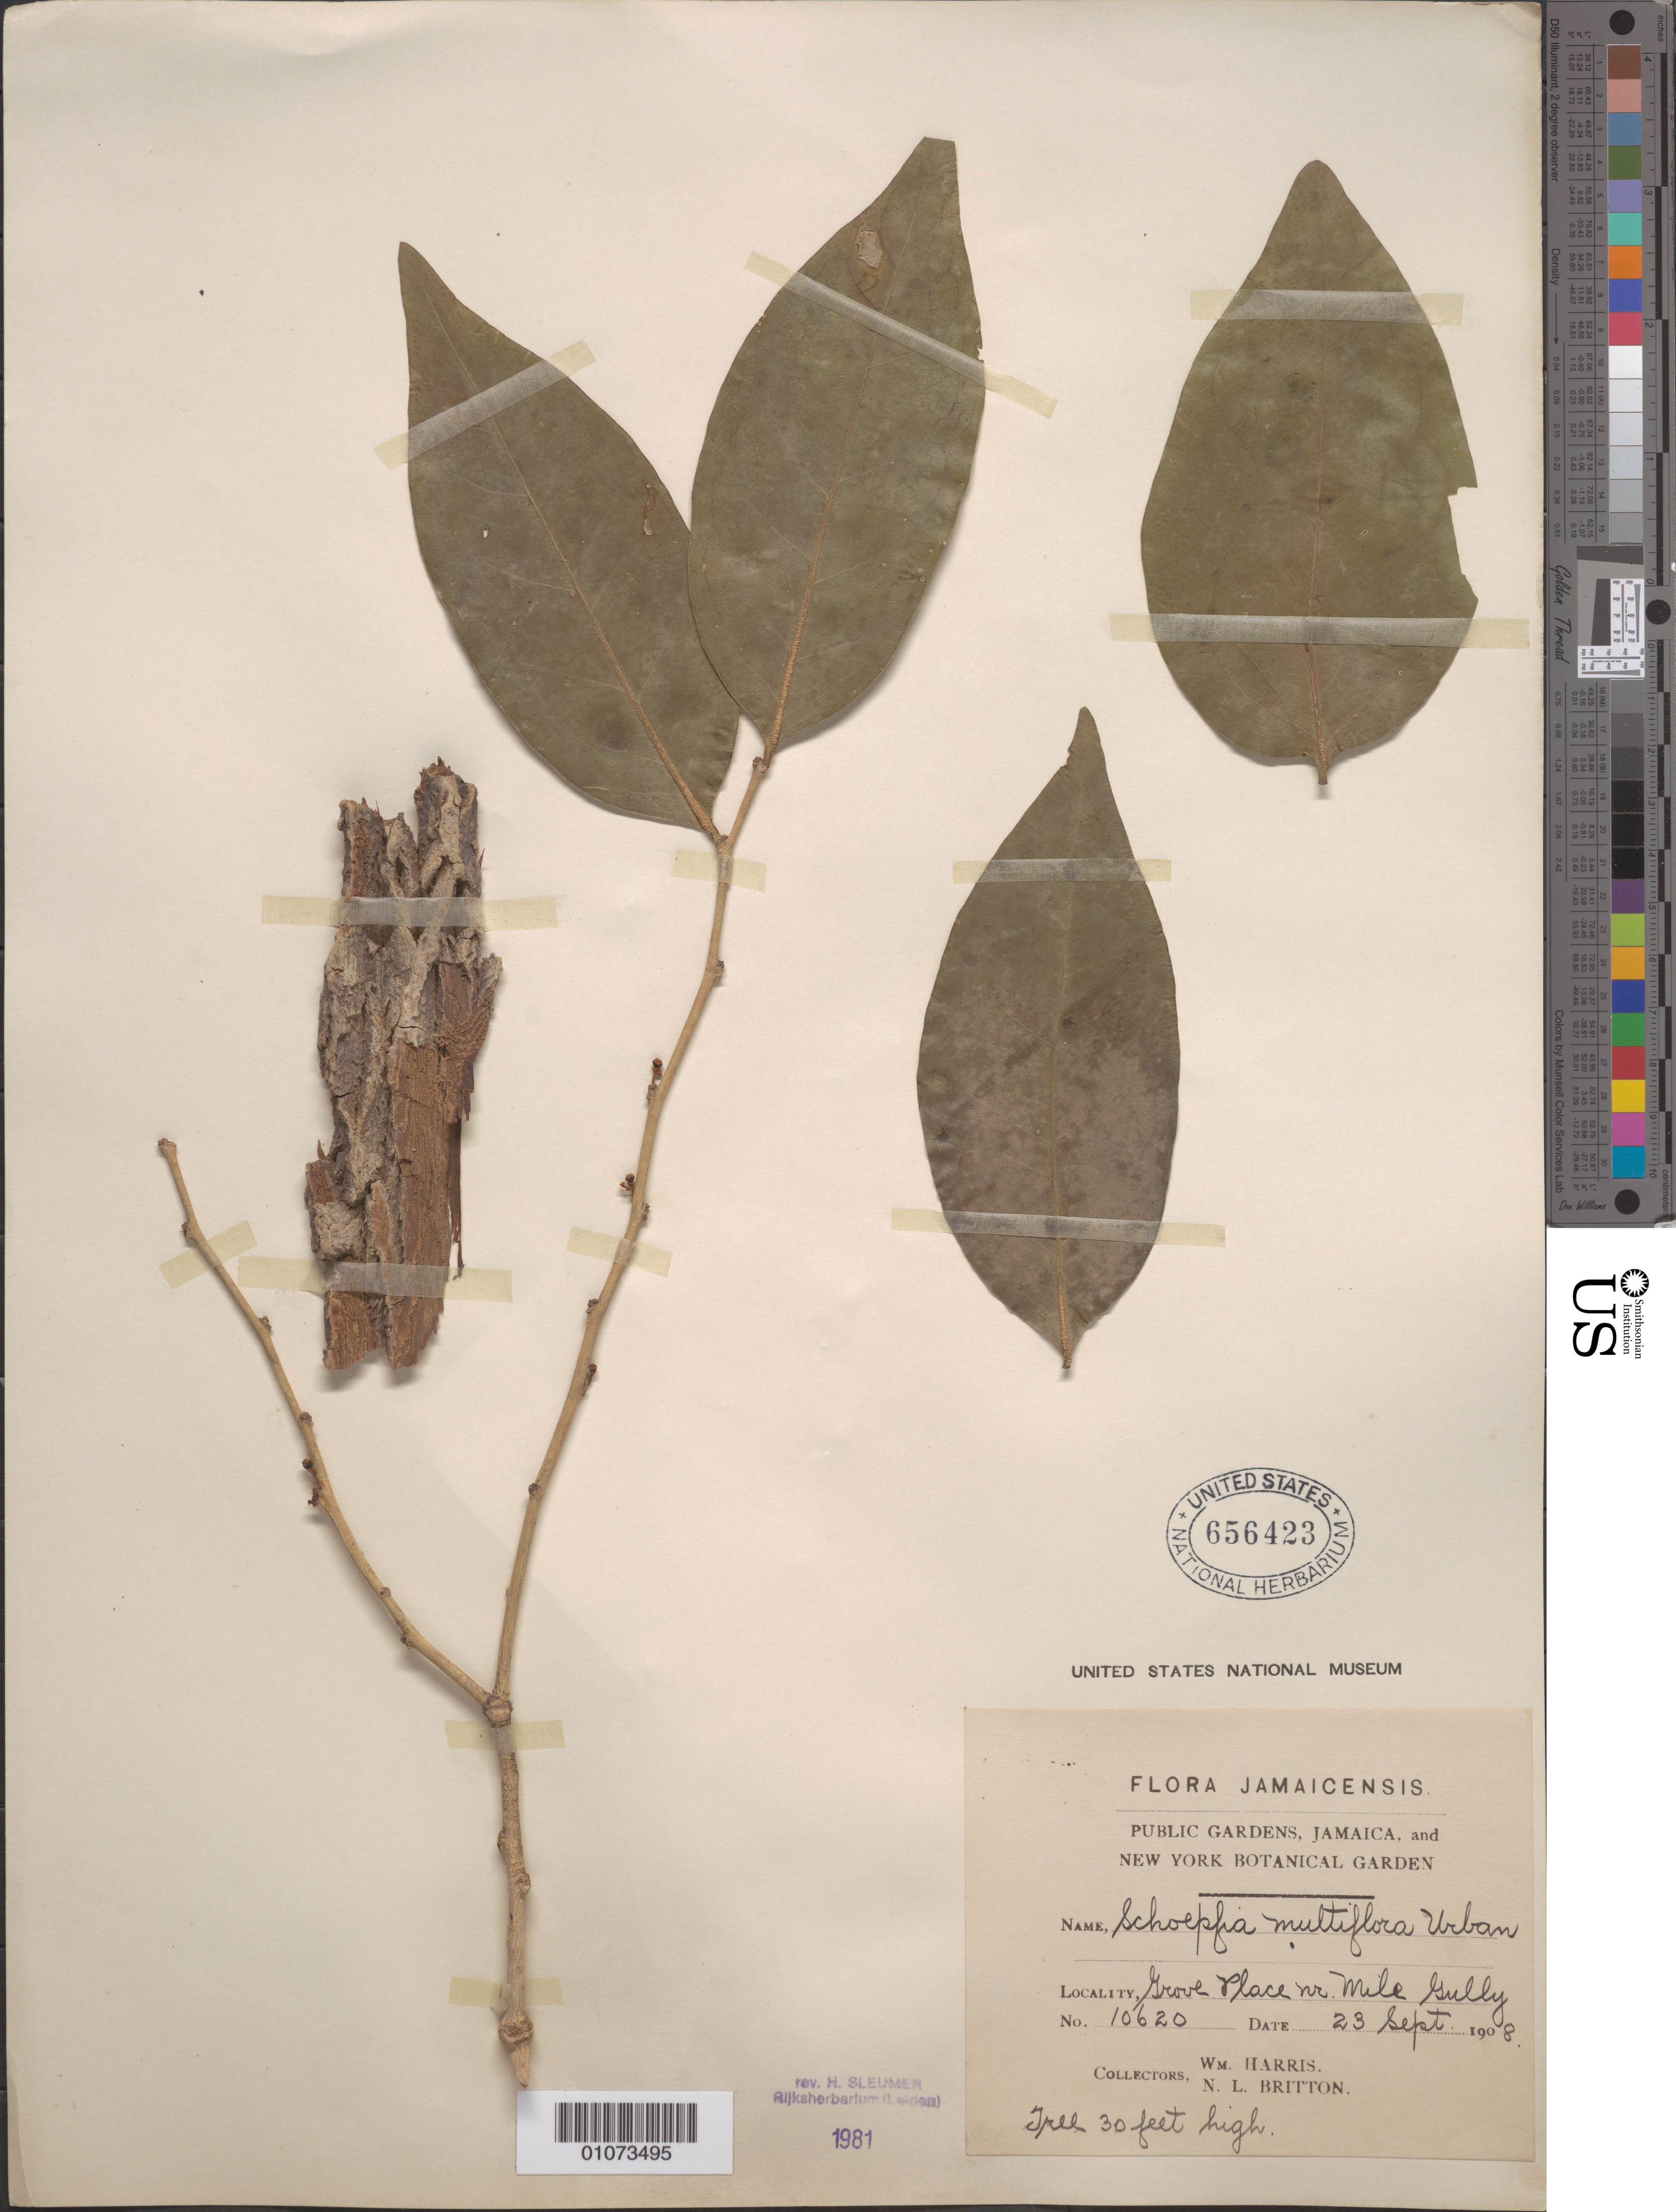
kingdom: Plantae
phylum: Tracheophyta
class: Magnoliopsida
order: Santalales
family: Schoepfiaceae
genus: Schoepfia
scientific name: Schoepfia multiflora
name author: Urb.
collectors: W. Harris & N. Britton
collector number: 10620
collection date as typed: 23 Sep 1908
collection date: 1908-09-23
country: Jamaica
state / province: Manchester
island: Jamaica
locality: Grove Place nr. Mile Gully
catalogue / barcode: US 656423